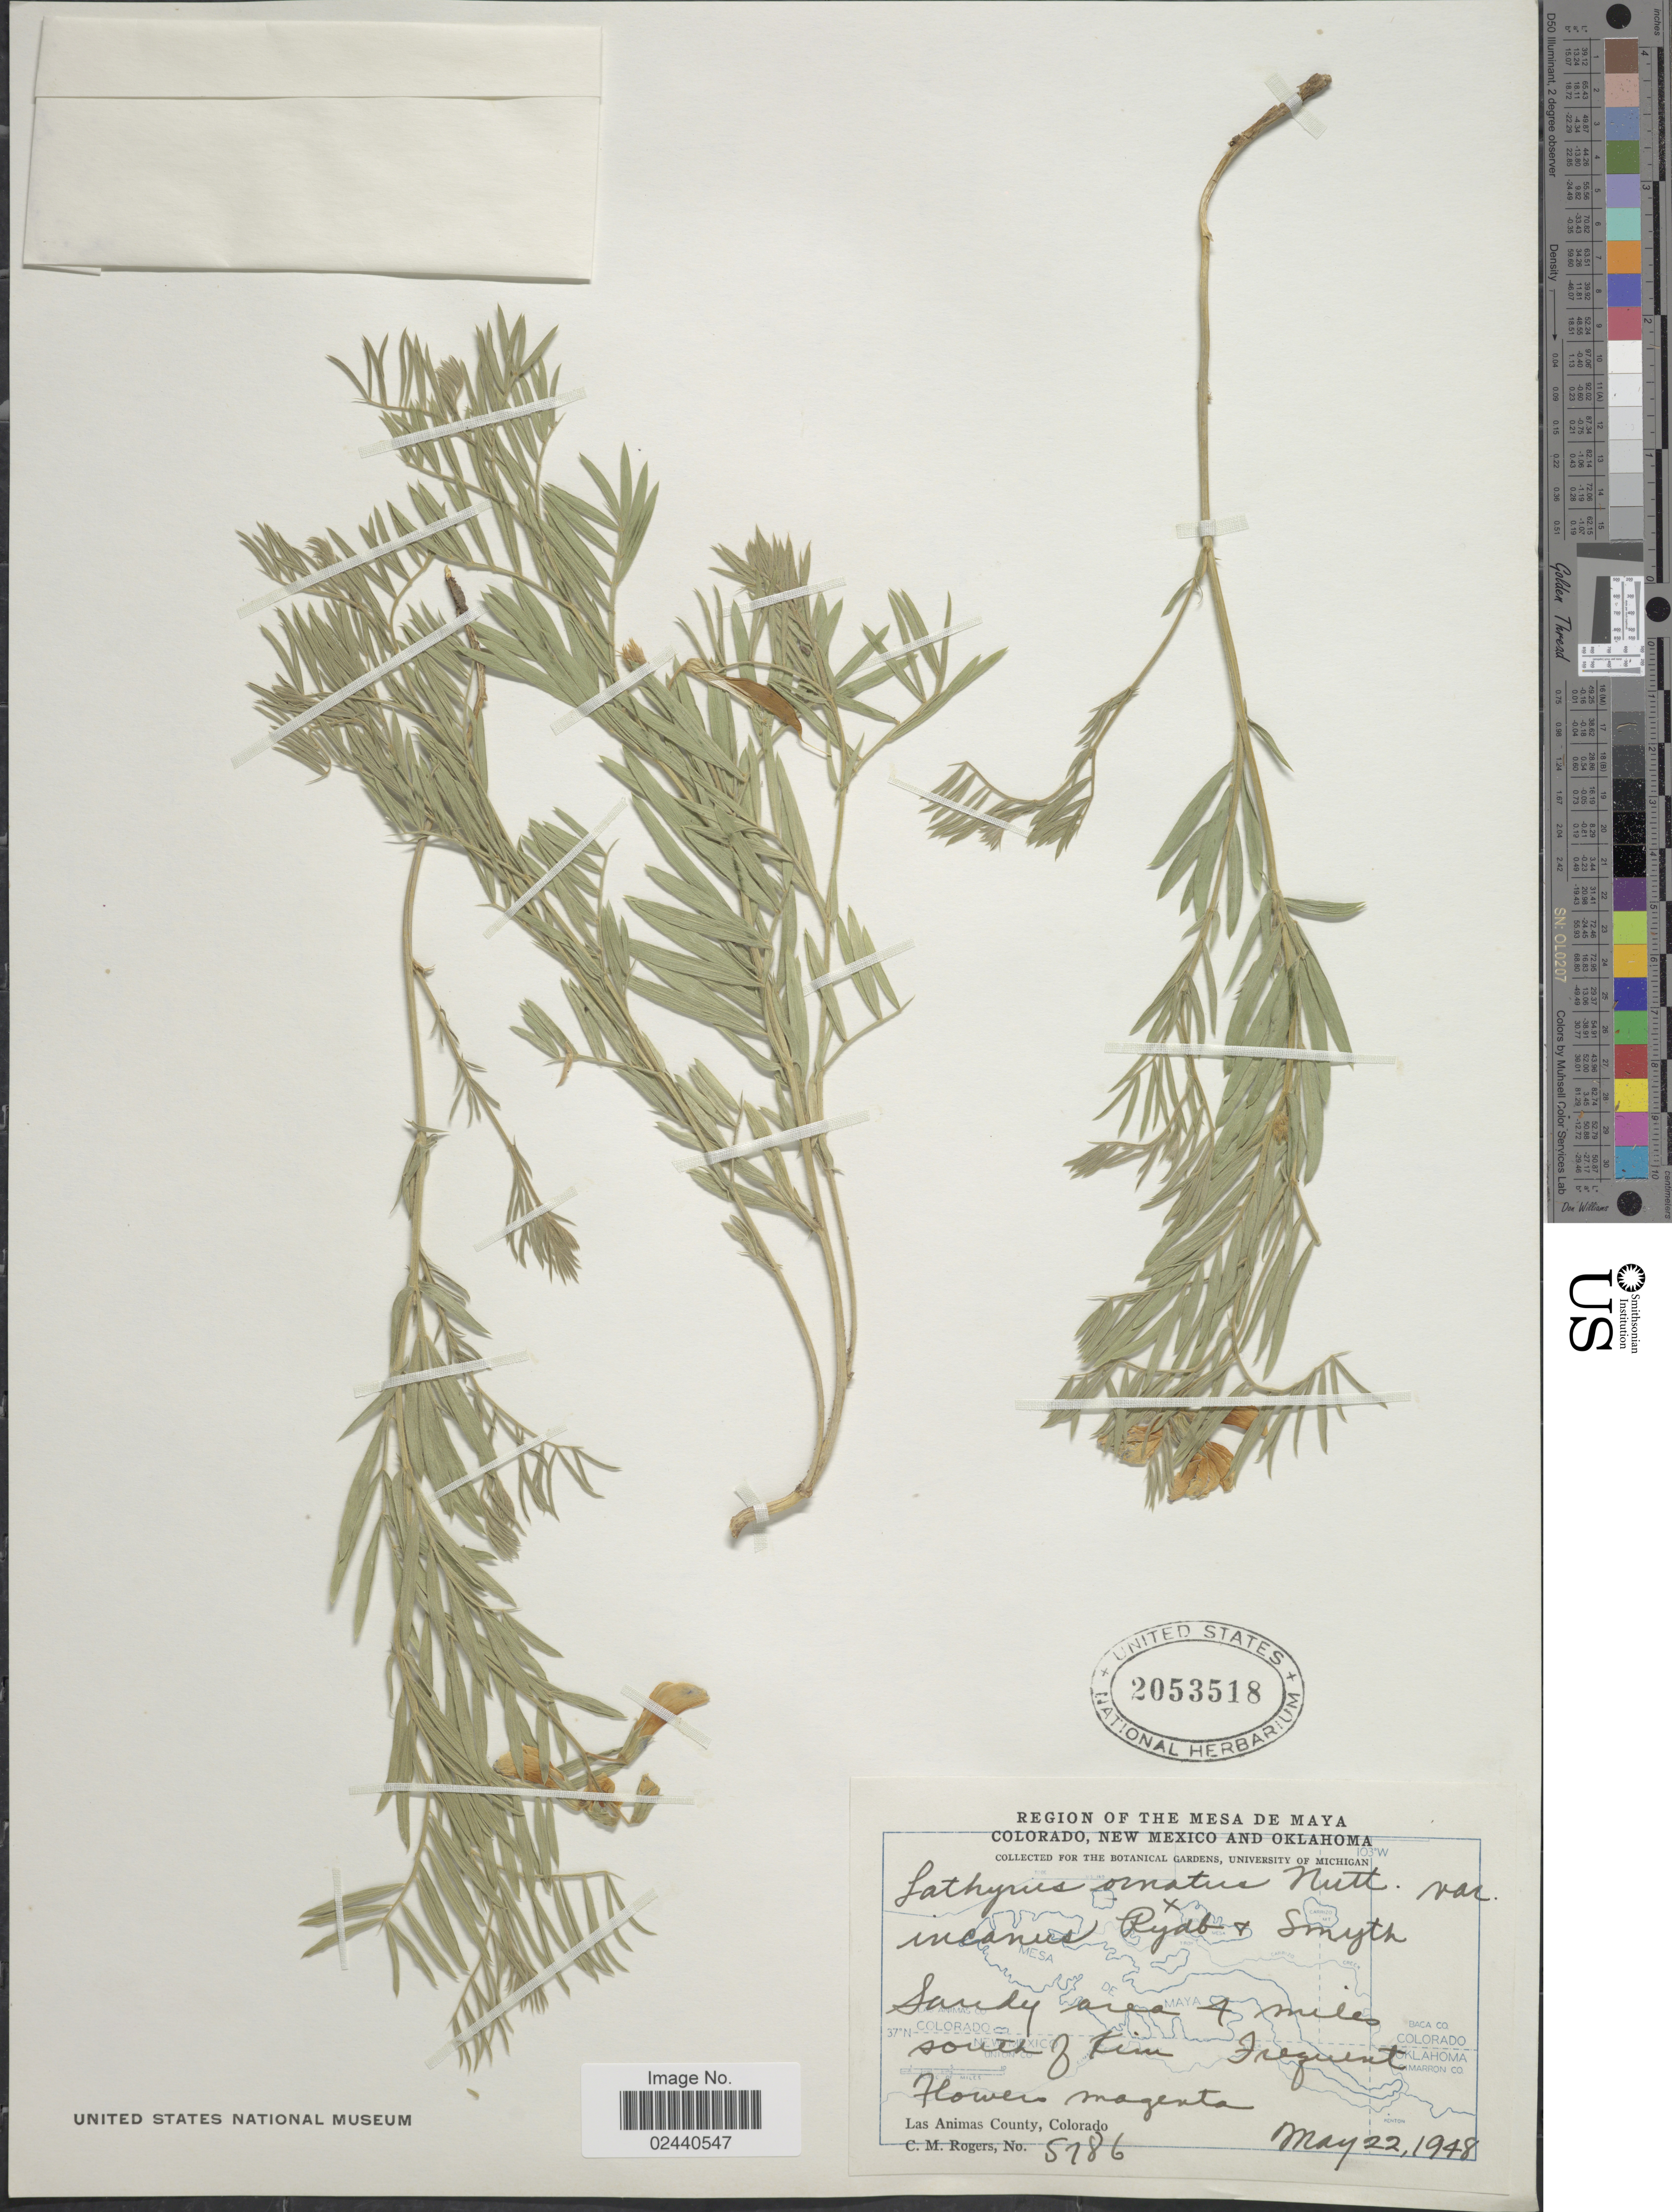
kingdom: Plantae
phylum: Tracheophyta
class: Magnoliopsida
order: Fabales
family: Fabaceae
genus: Lathyrus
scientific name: Lathyrus incanus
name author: (J.G. Sm. & Rydb.) Rydb.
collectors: C. M. Rogers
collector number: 5786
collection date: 1948-05-22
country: United States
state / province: Colorado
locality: Region of the Mesa de Maya. Sandy area 4 miles south of Kim. Frequent. Las Animas County, Colorado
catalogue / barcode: US 2053518